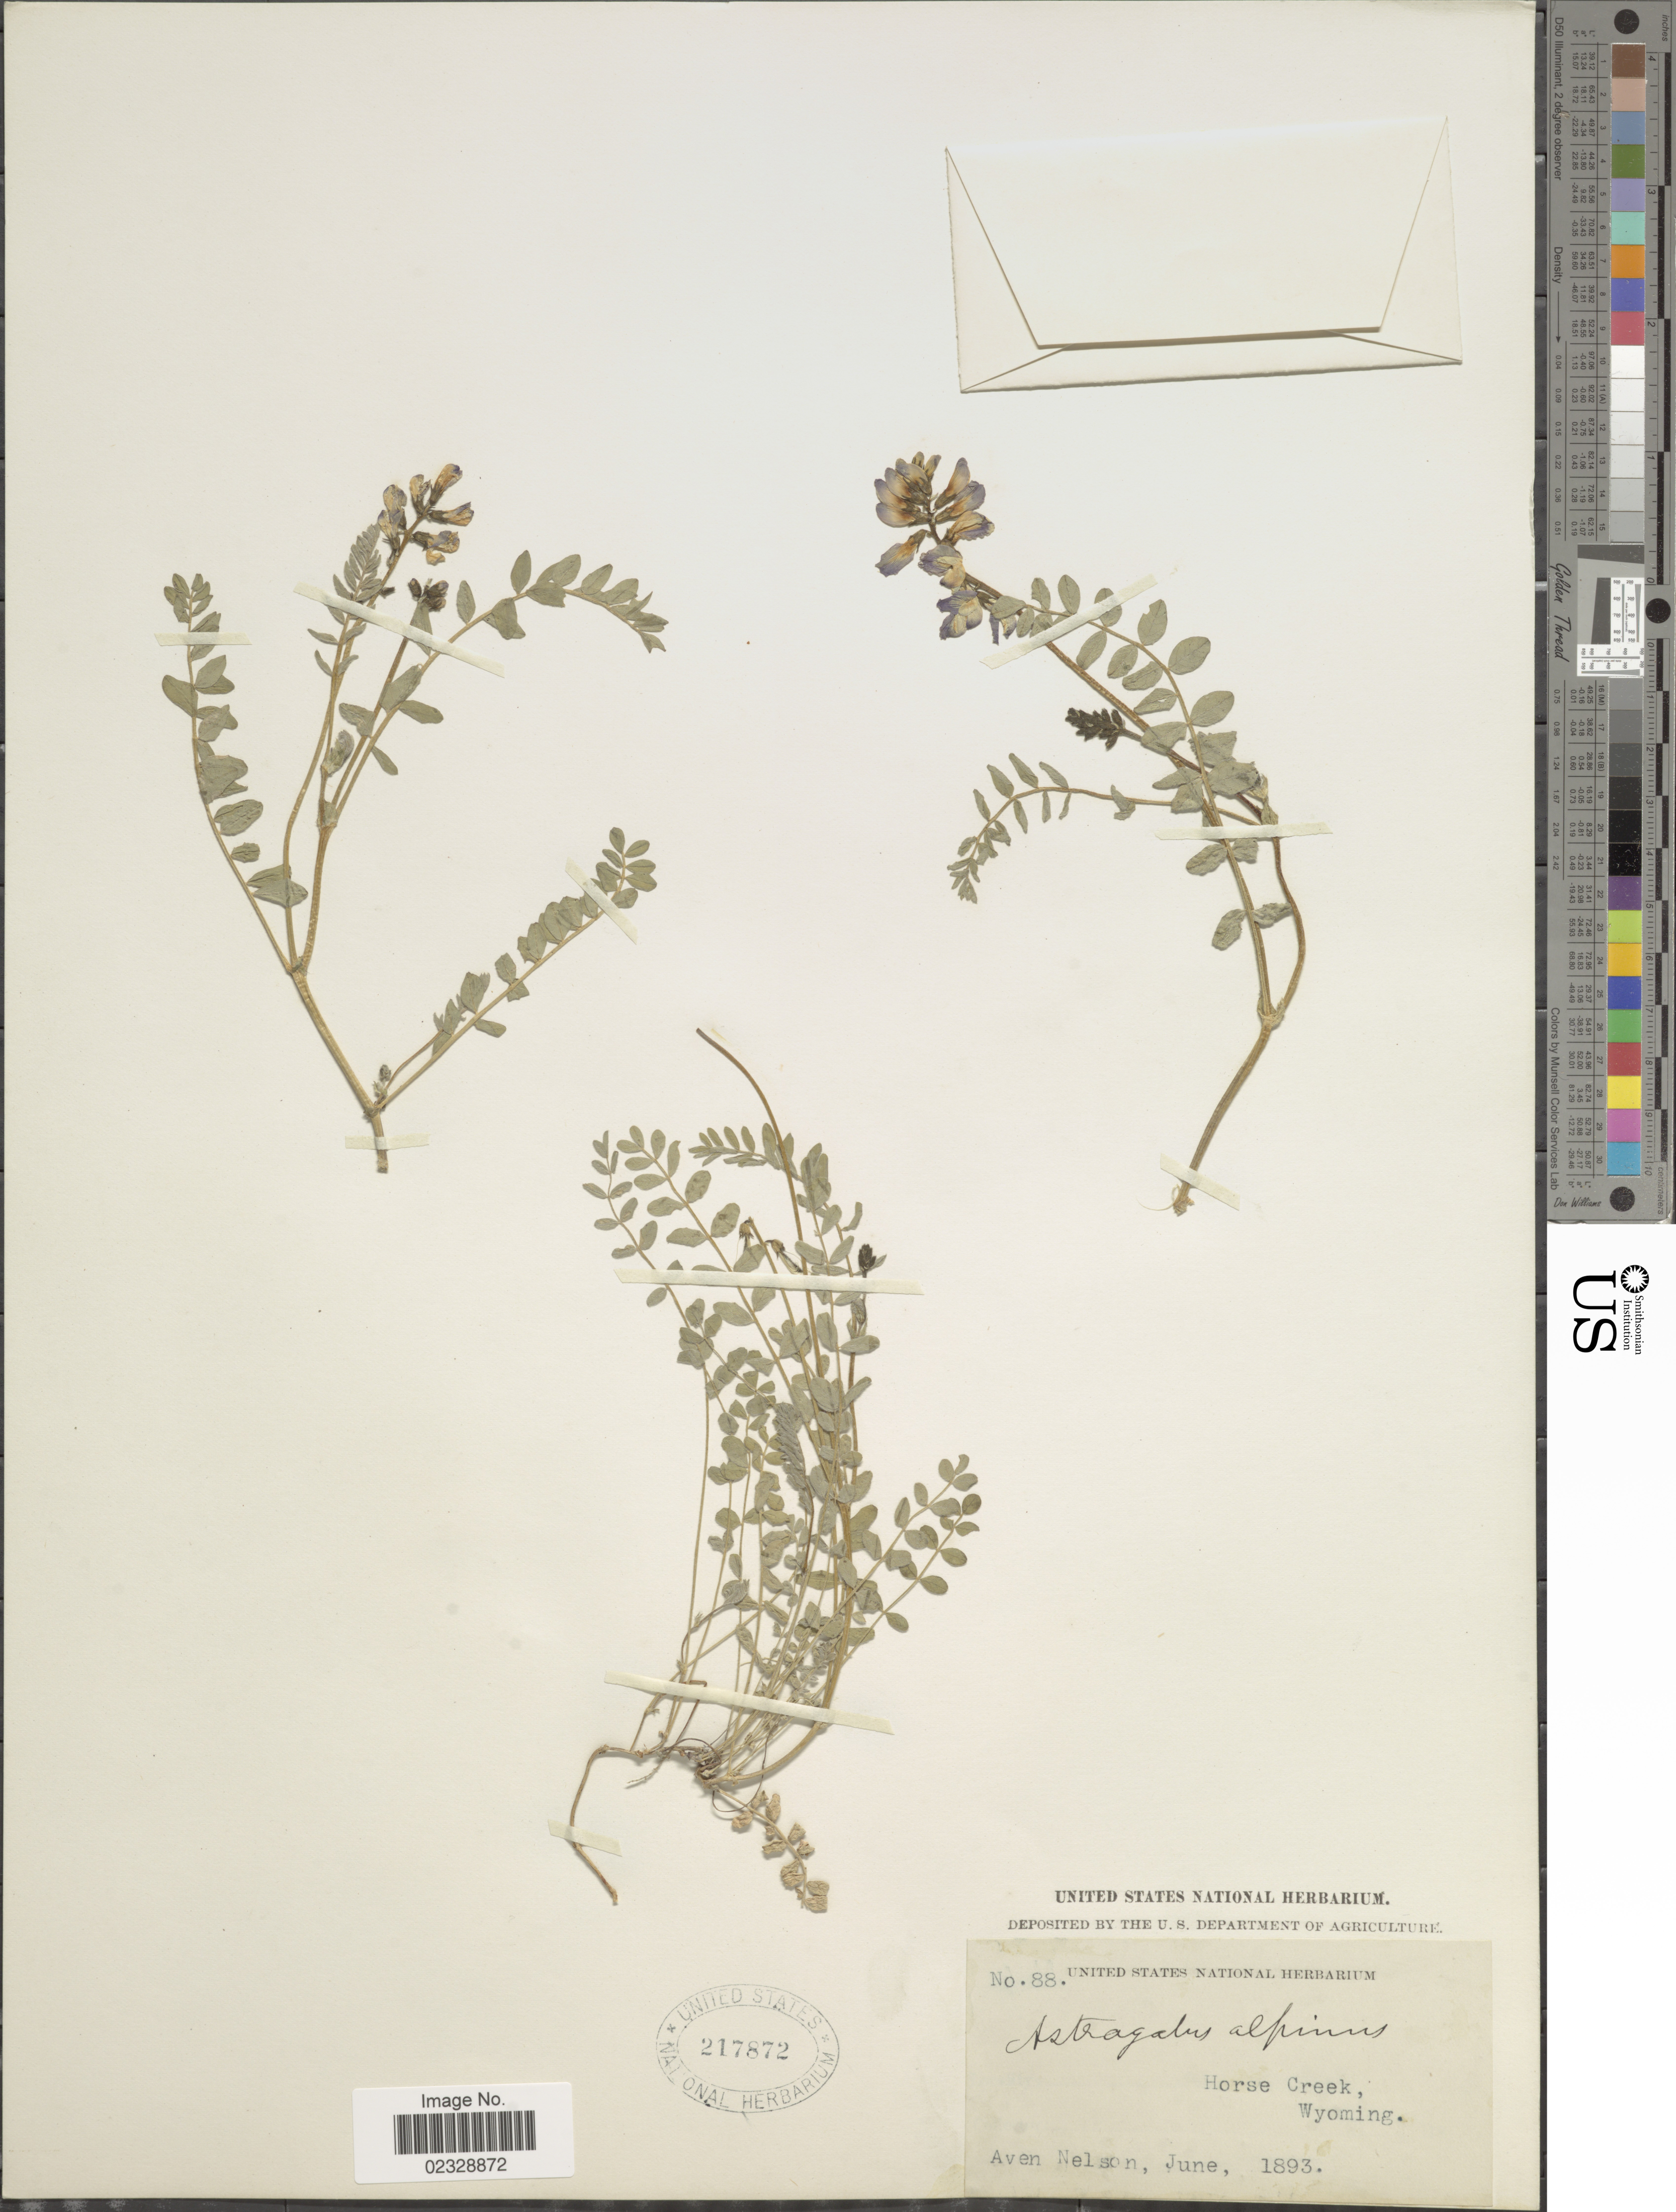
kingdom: Plantae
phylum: Tracheophyta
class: Magnoliopsida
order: Fabales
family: Fabaceae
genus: Astragalus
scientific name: Astragalus alpinus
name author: L.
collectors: A. Nelson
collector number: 88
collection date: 1893-06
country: United States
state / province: Wyoming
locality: Horse Creek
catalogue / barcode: US 217872